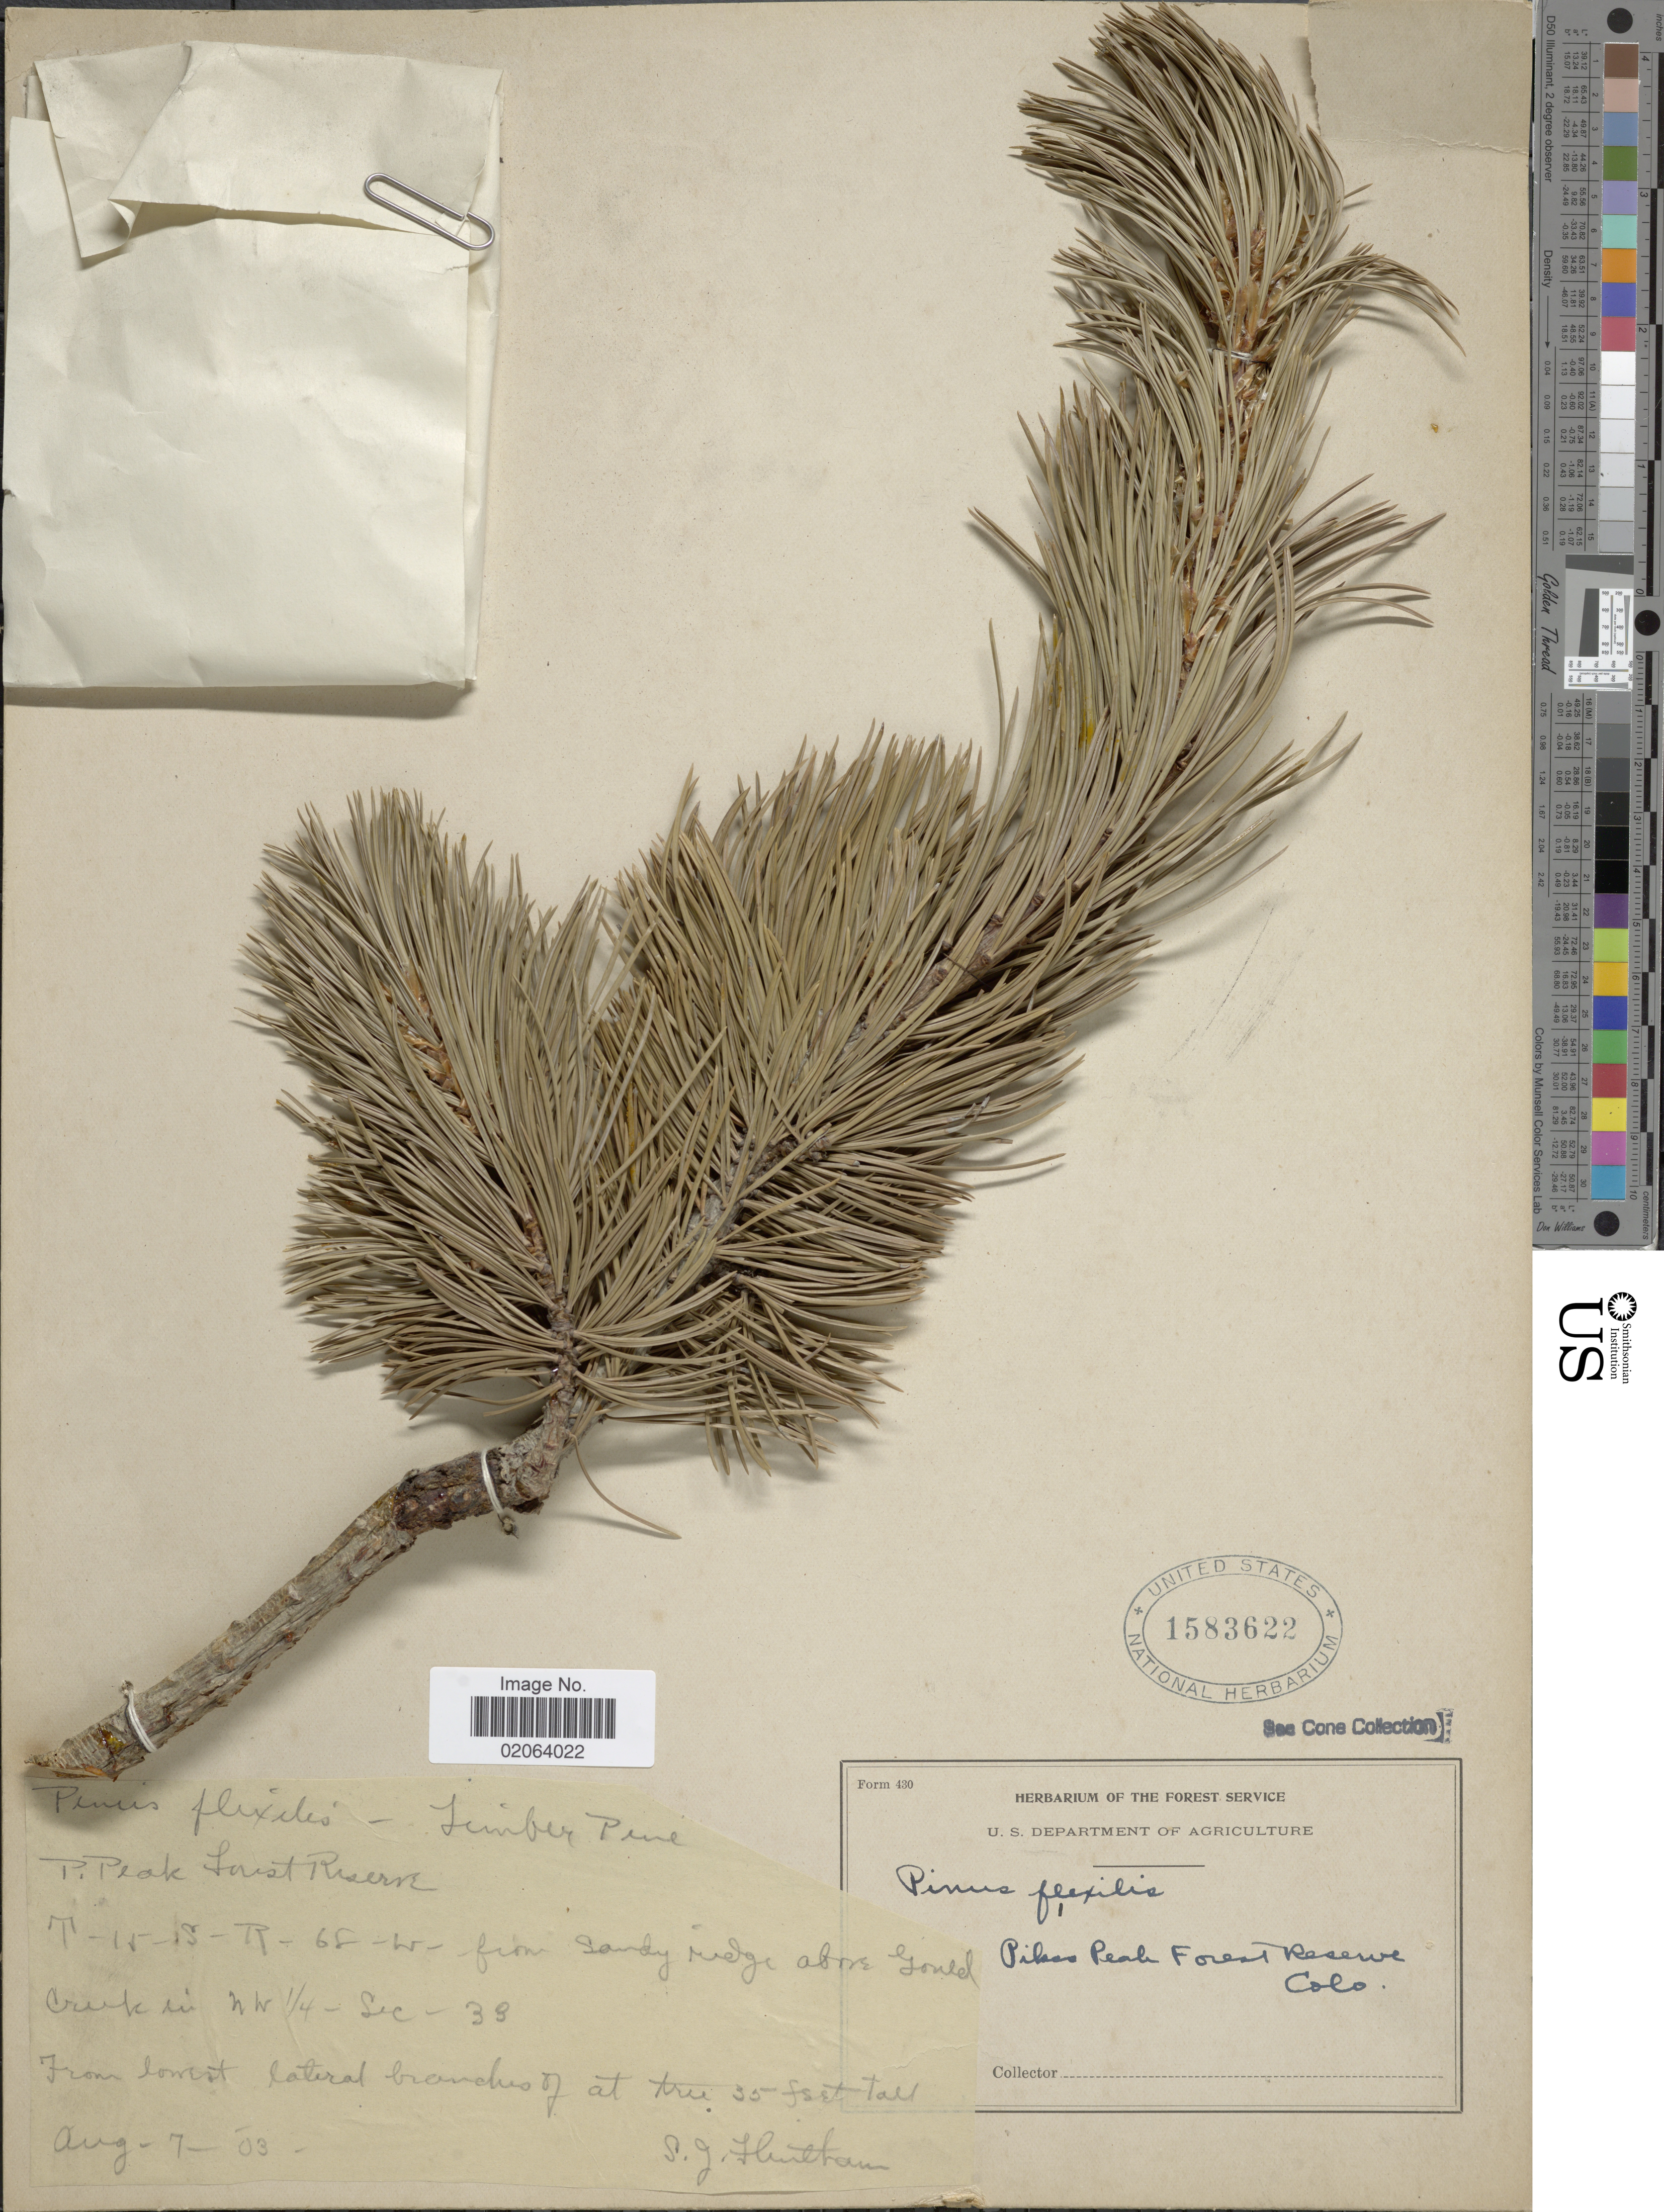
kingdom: Plantae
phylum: Tracheophyta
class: Pinopsida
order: Pinales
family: Pinaceae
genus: Pinus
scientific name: Pinus flexilis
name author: E. James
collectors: S. Flintham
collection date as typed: Transcribed d/m/y: 7/8/3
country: United States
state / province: Colorado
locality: Pikes Peak Forest Reserve. T - 15 - S - R - 68 - W - from Sandy ridge above Gould Creek in NW 1/4 - Sec - 38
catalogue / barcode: US 1583622